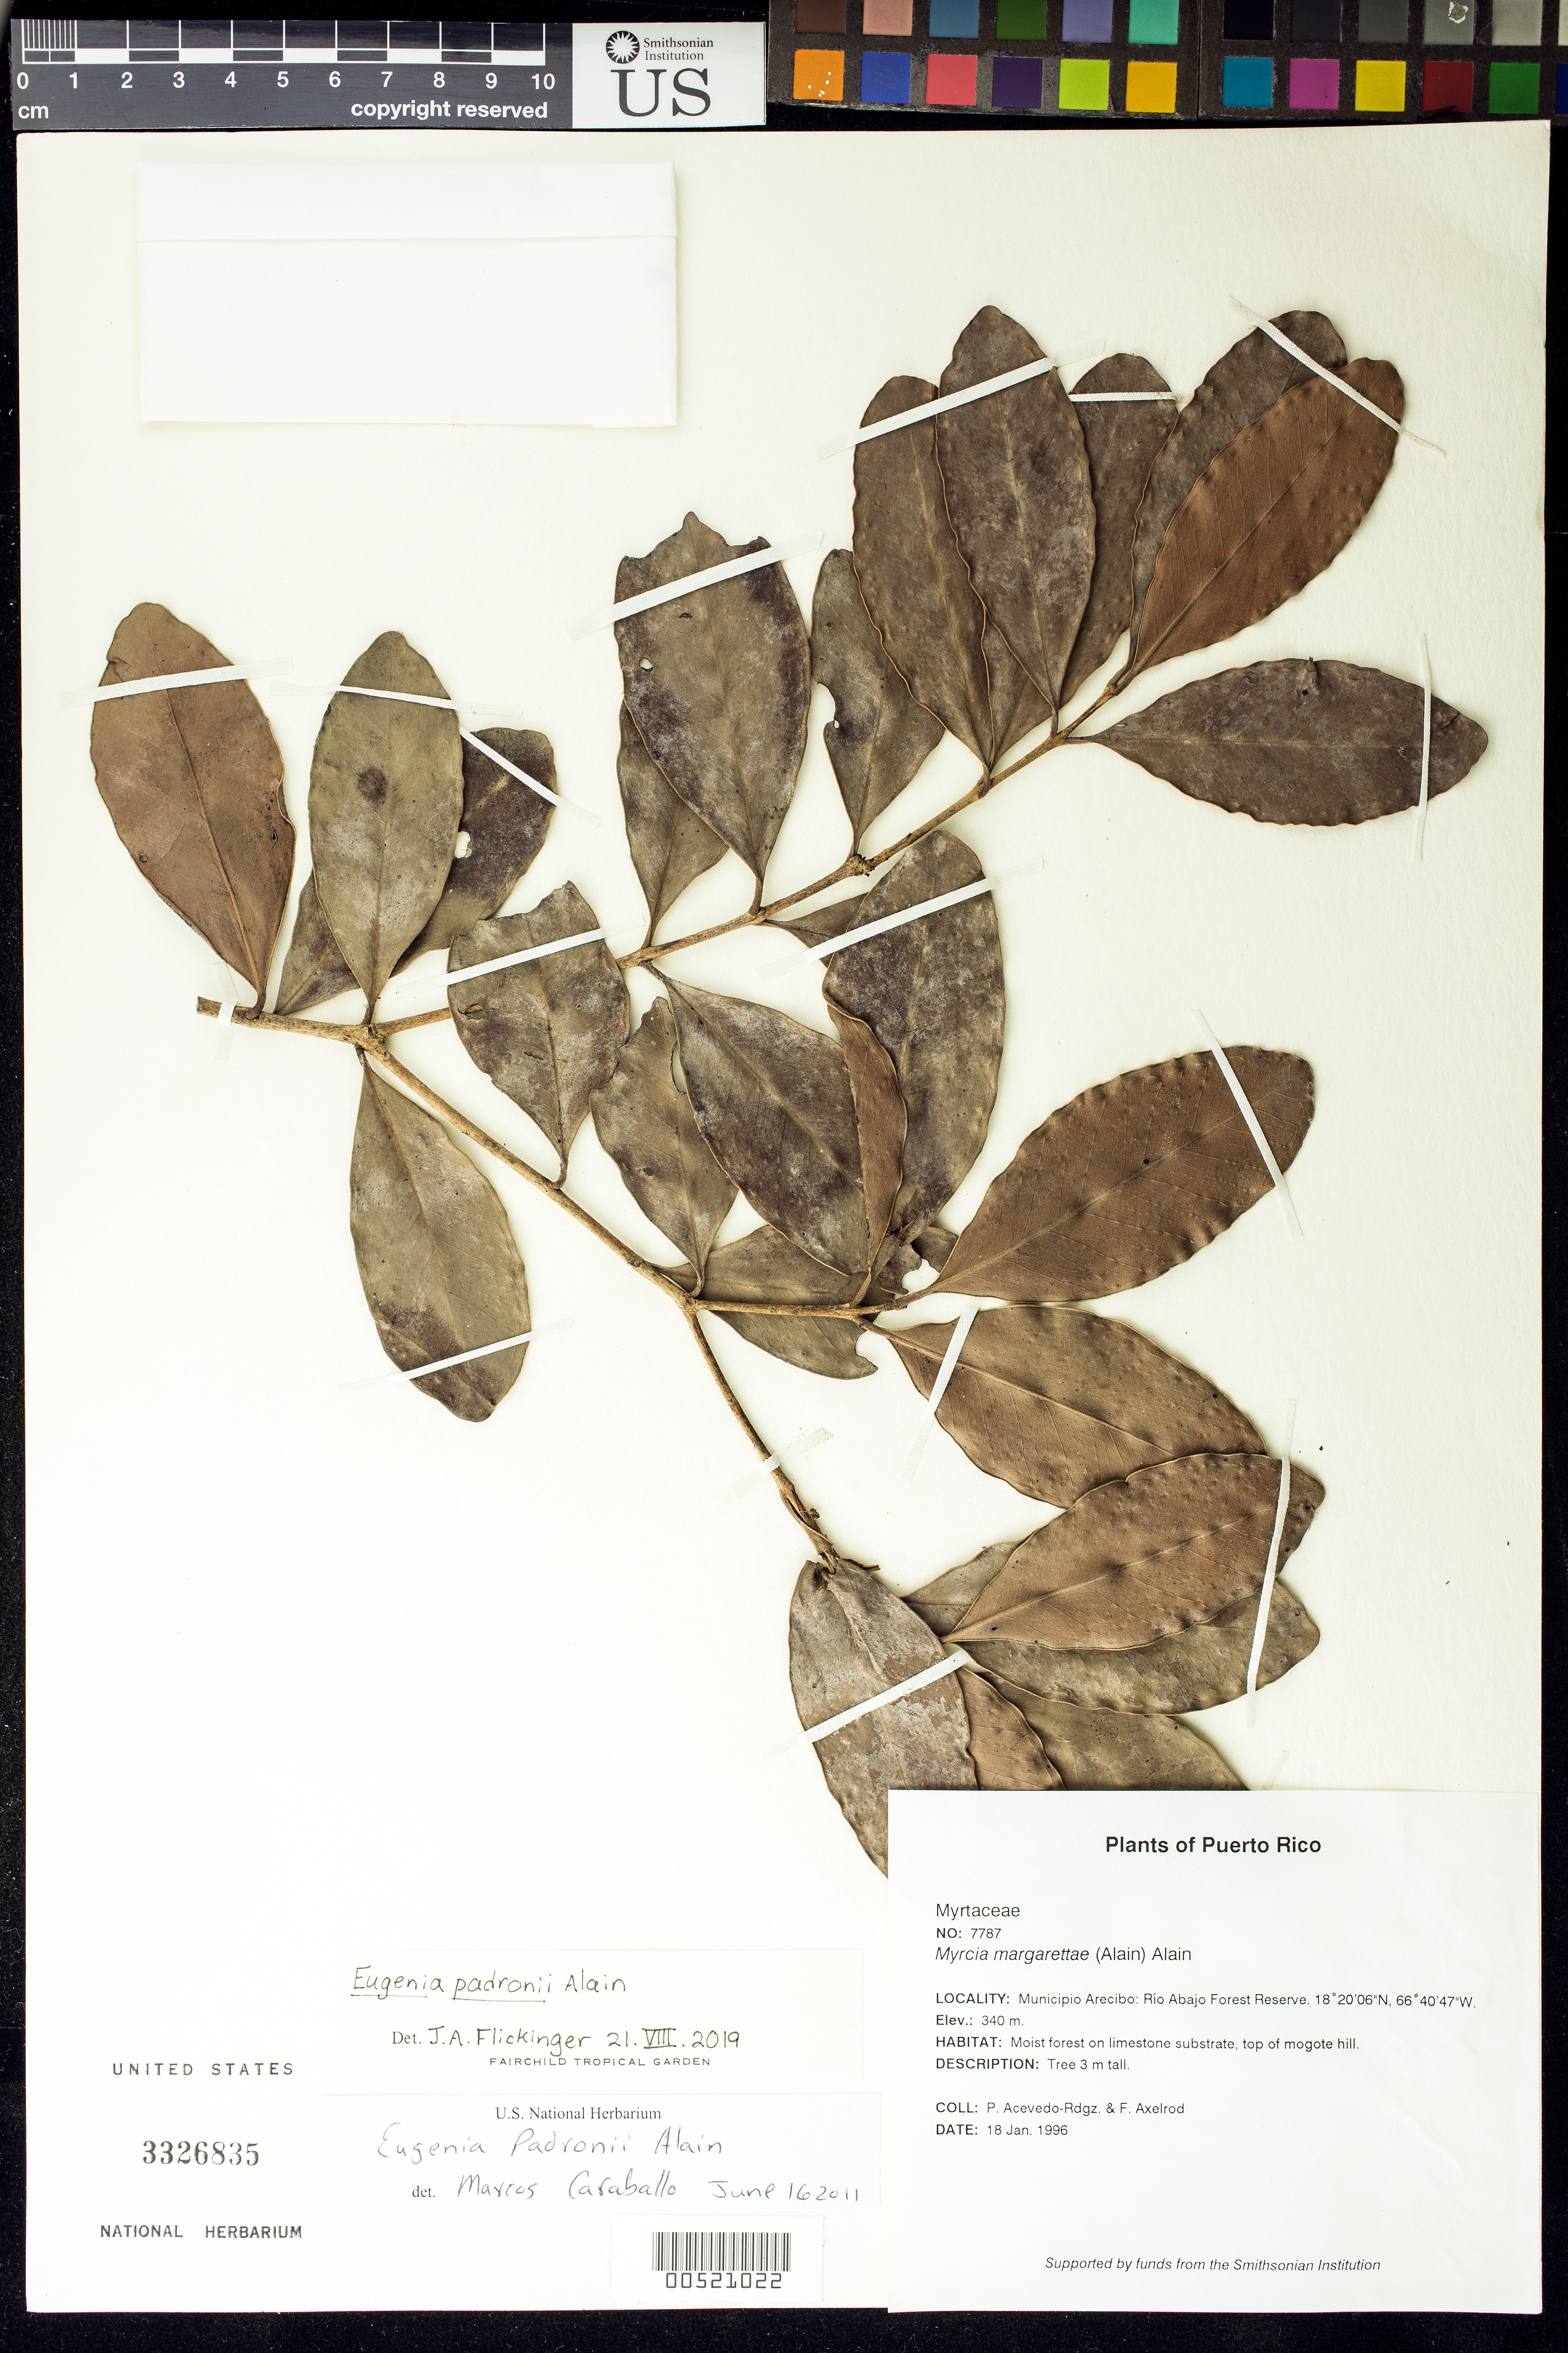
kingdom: Plantae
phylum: Tracheophyta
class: Magnoliopsida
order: Myrtales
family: Myrtaceae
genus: Eugenia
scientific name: Eugenia padronii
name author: Alain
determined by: Flickinger, Jonathan A.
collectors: P. Acevedo-Rodr. & F. S. Axelrod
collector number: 7787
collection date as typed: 18 Jan 1996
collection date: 1996-01-18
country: Puerto Rico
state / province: Arecibo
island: Puerto Rico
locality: Arecibo; Río Abajo Forest Reserve.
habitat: Moist forest on limestone substrate.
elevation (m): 340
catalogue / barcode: US 3326835